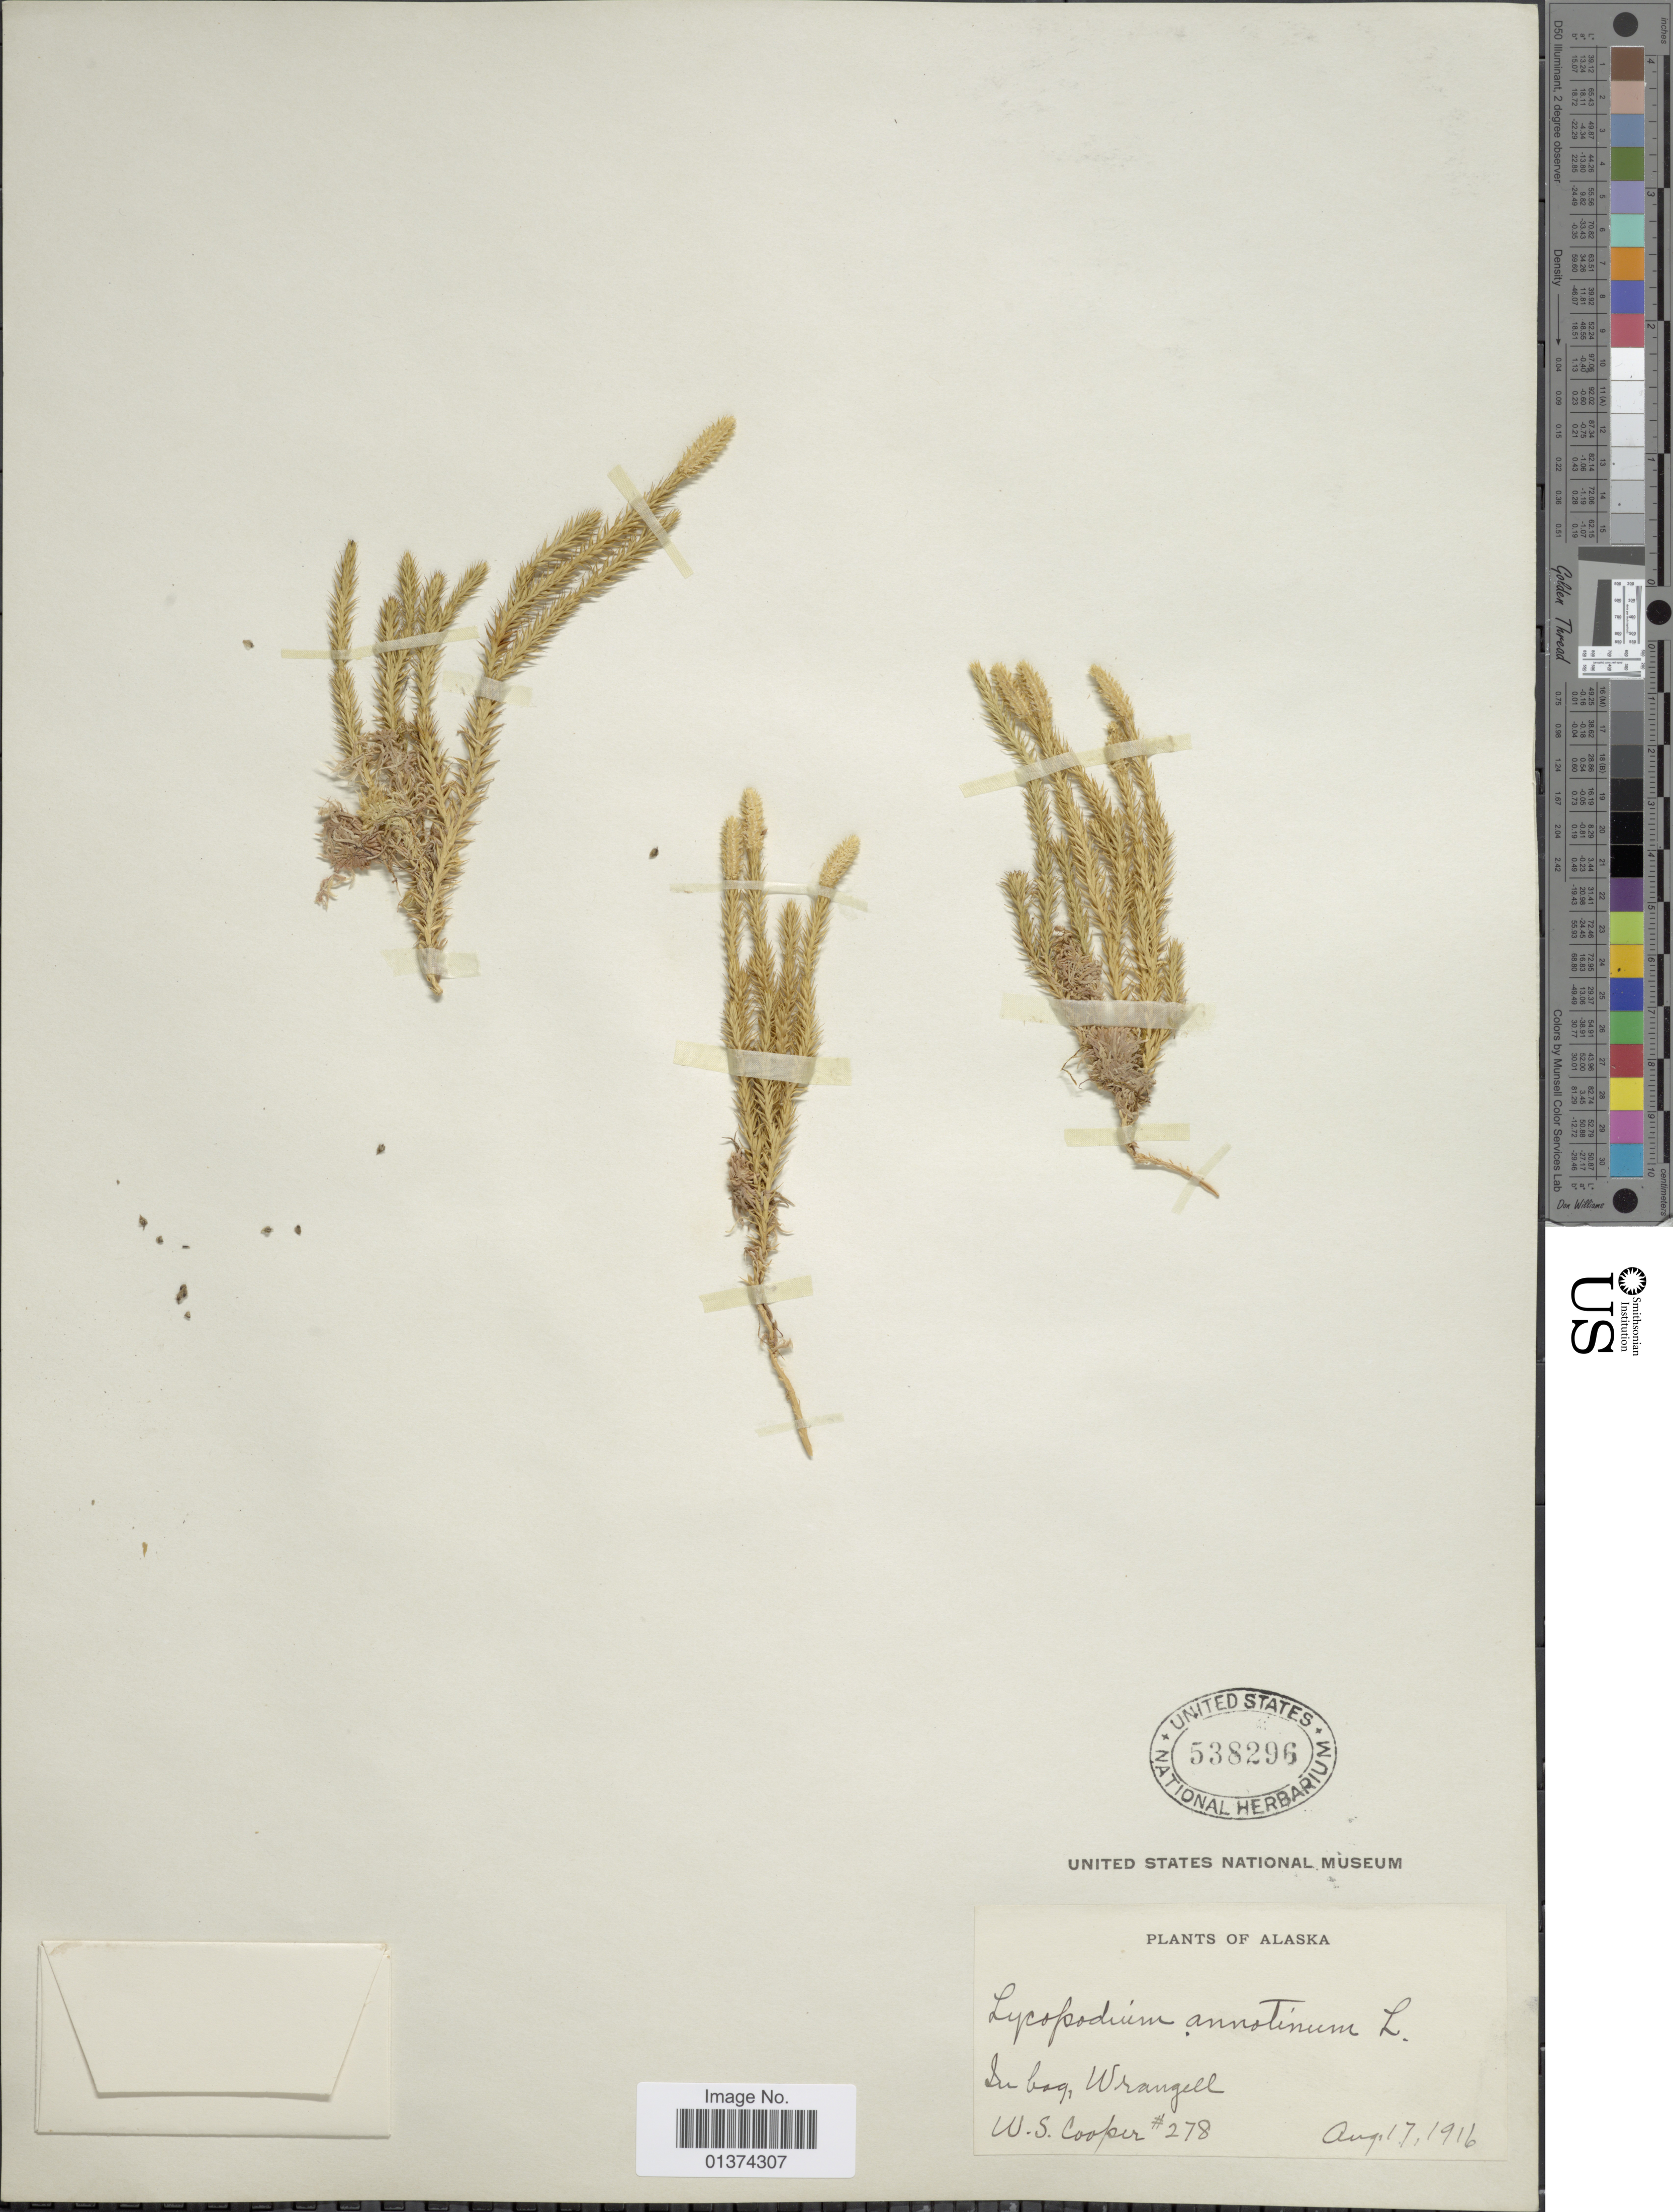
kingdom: Plantae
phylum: Tracheophyta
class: Lycopodiopsida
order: Lycopodiales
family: Lycopodiaceae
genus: Spinulum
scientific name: Spinulum annotinum subsp. annotinum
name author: (L.) A. Haines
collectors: W. Cooper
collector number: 278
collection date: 1916-08-17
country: United States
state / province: Alaska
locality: In bog, Wrangell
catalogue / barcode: US 538296